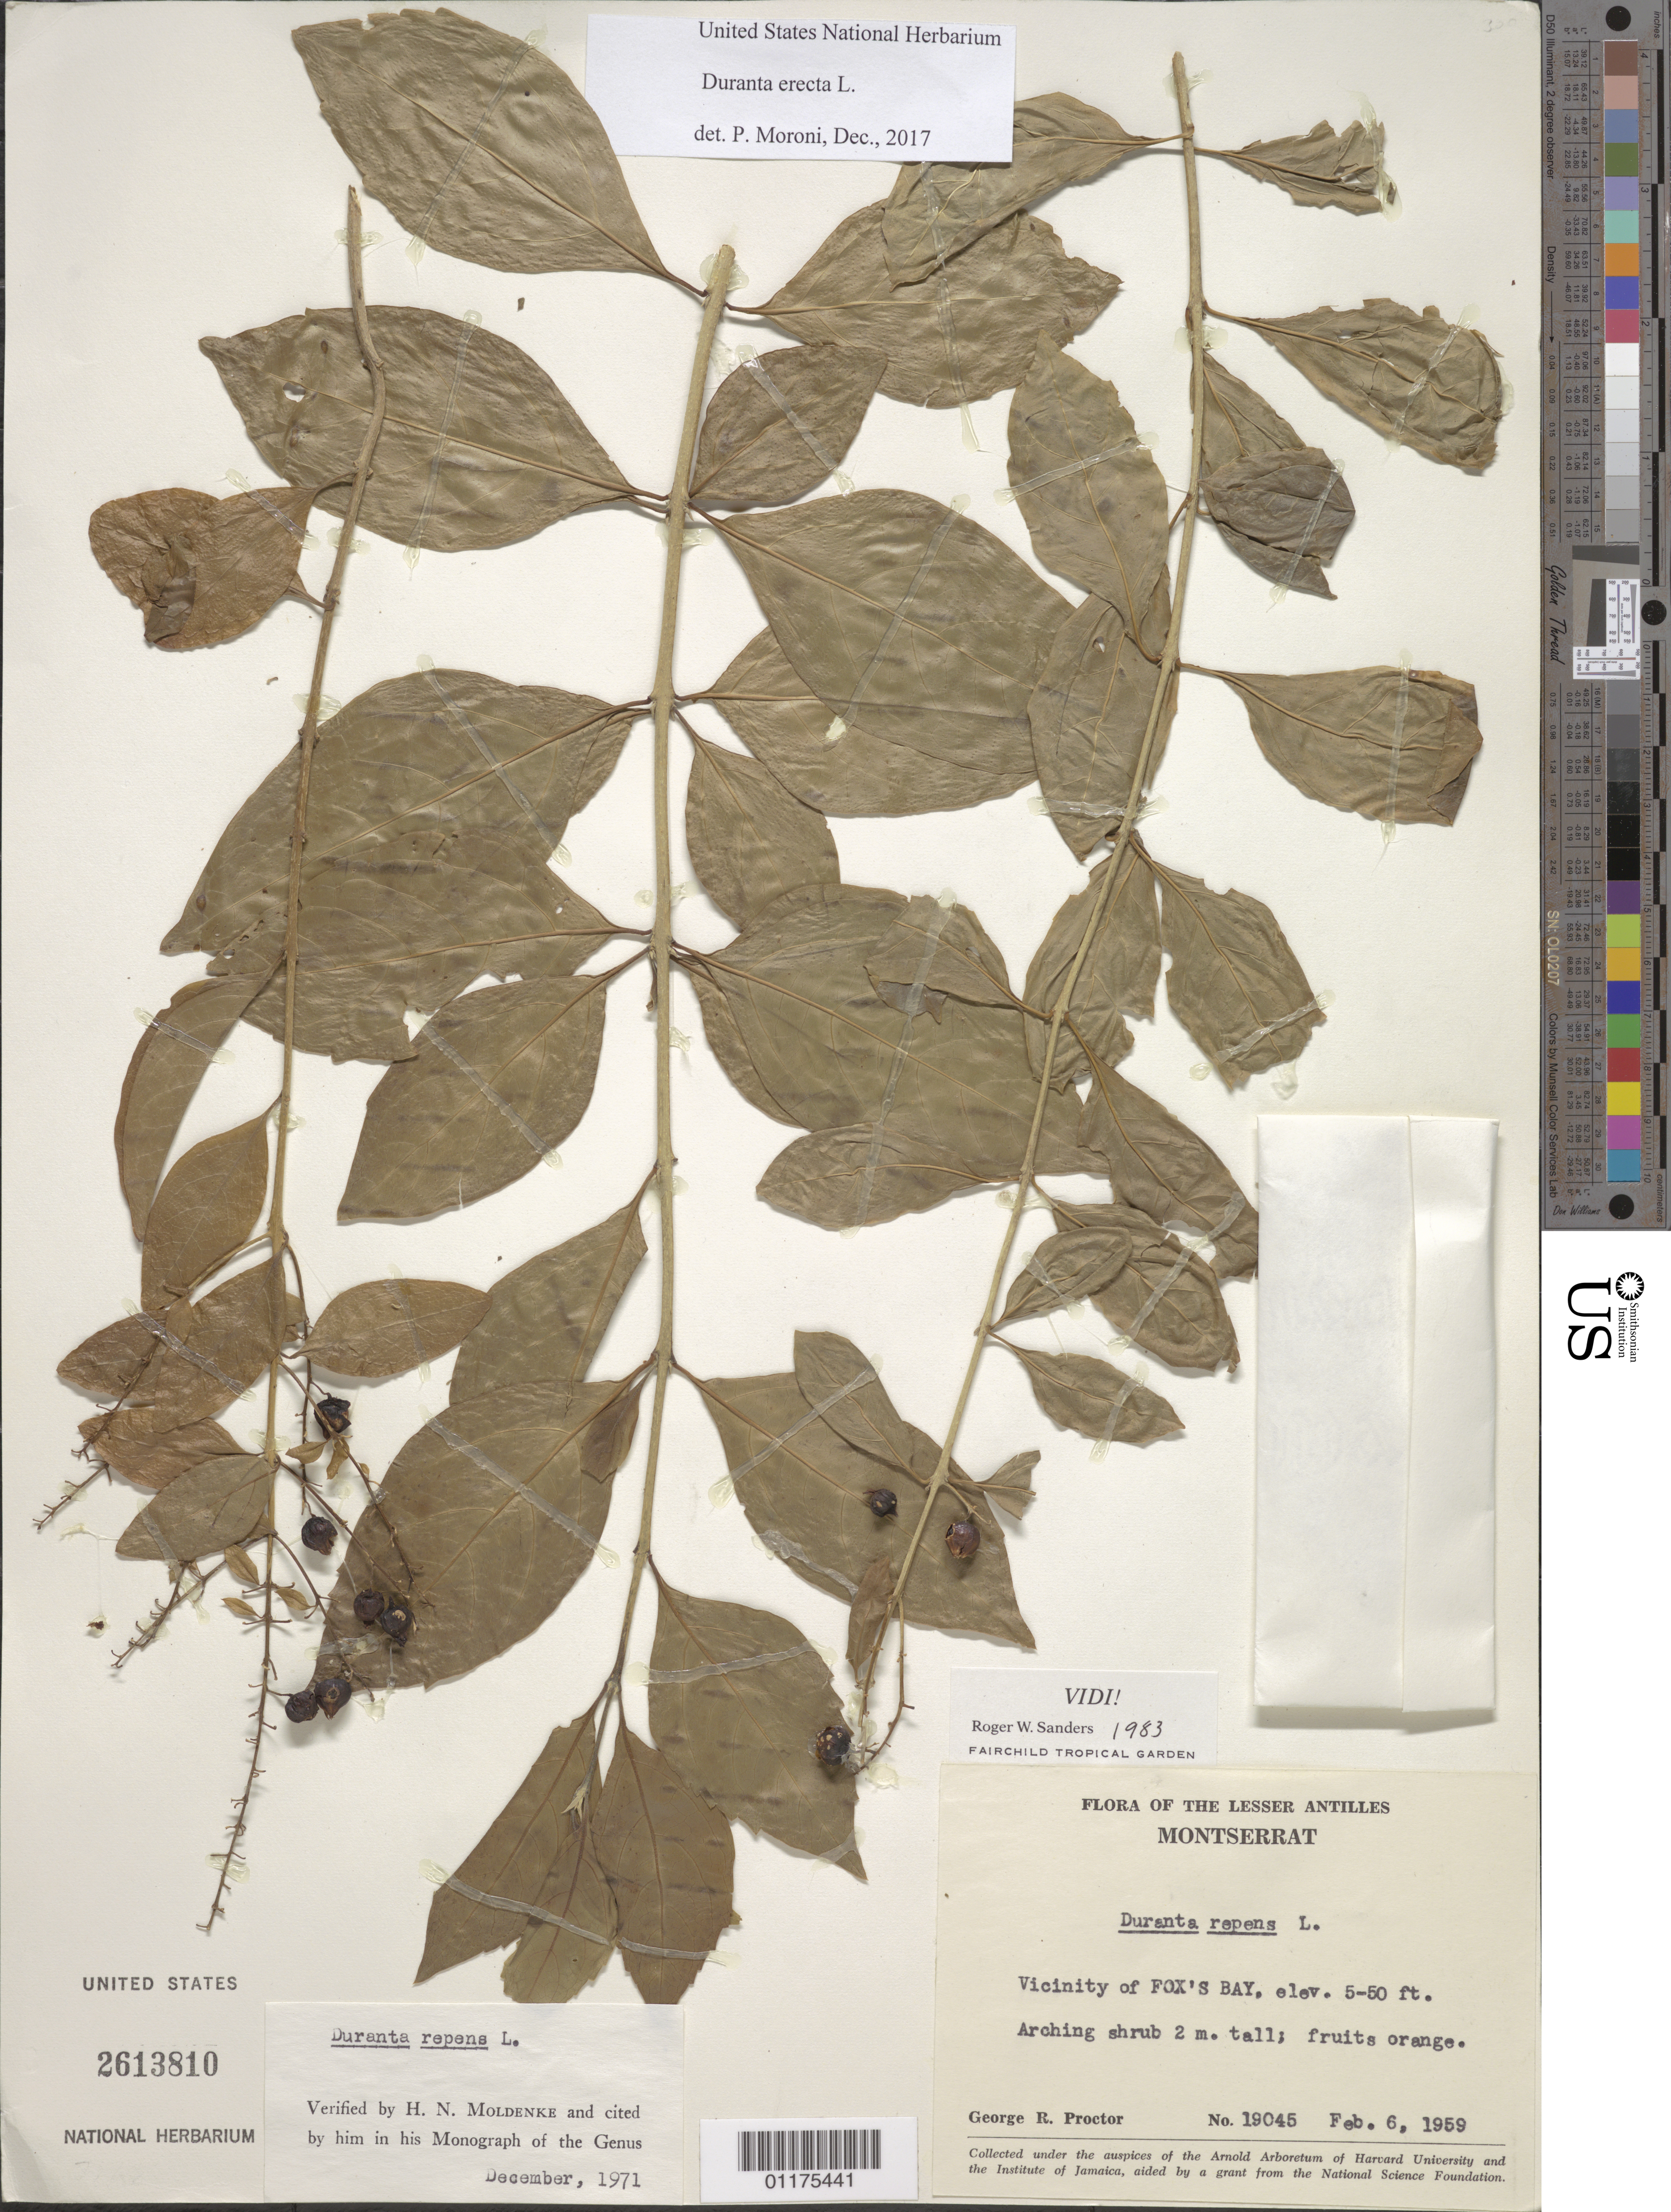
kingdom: Plantae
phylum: Tracheophyta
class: Magnoliopsida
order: Lamiales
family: Verbenaceae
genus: Duranta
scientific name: Duranta repens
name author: L.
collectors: G. R. Proctor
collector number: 19045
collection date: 1959-02-06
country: Montserrat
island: Montserrat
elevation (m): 2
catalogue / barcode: US 2613810